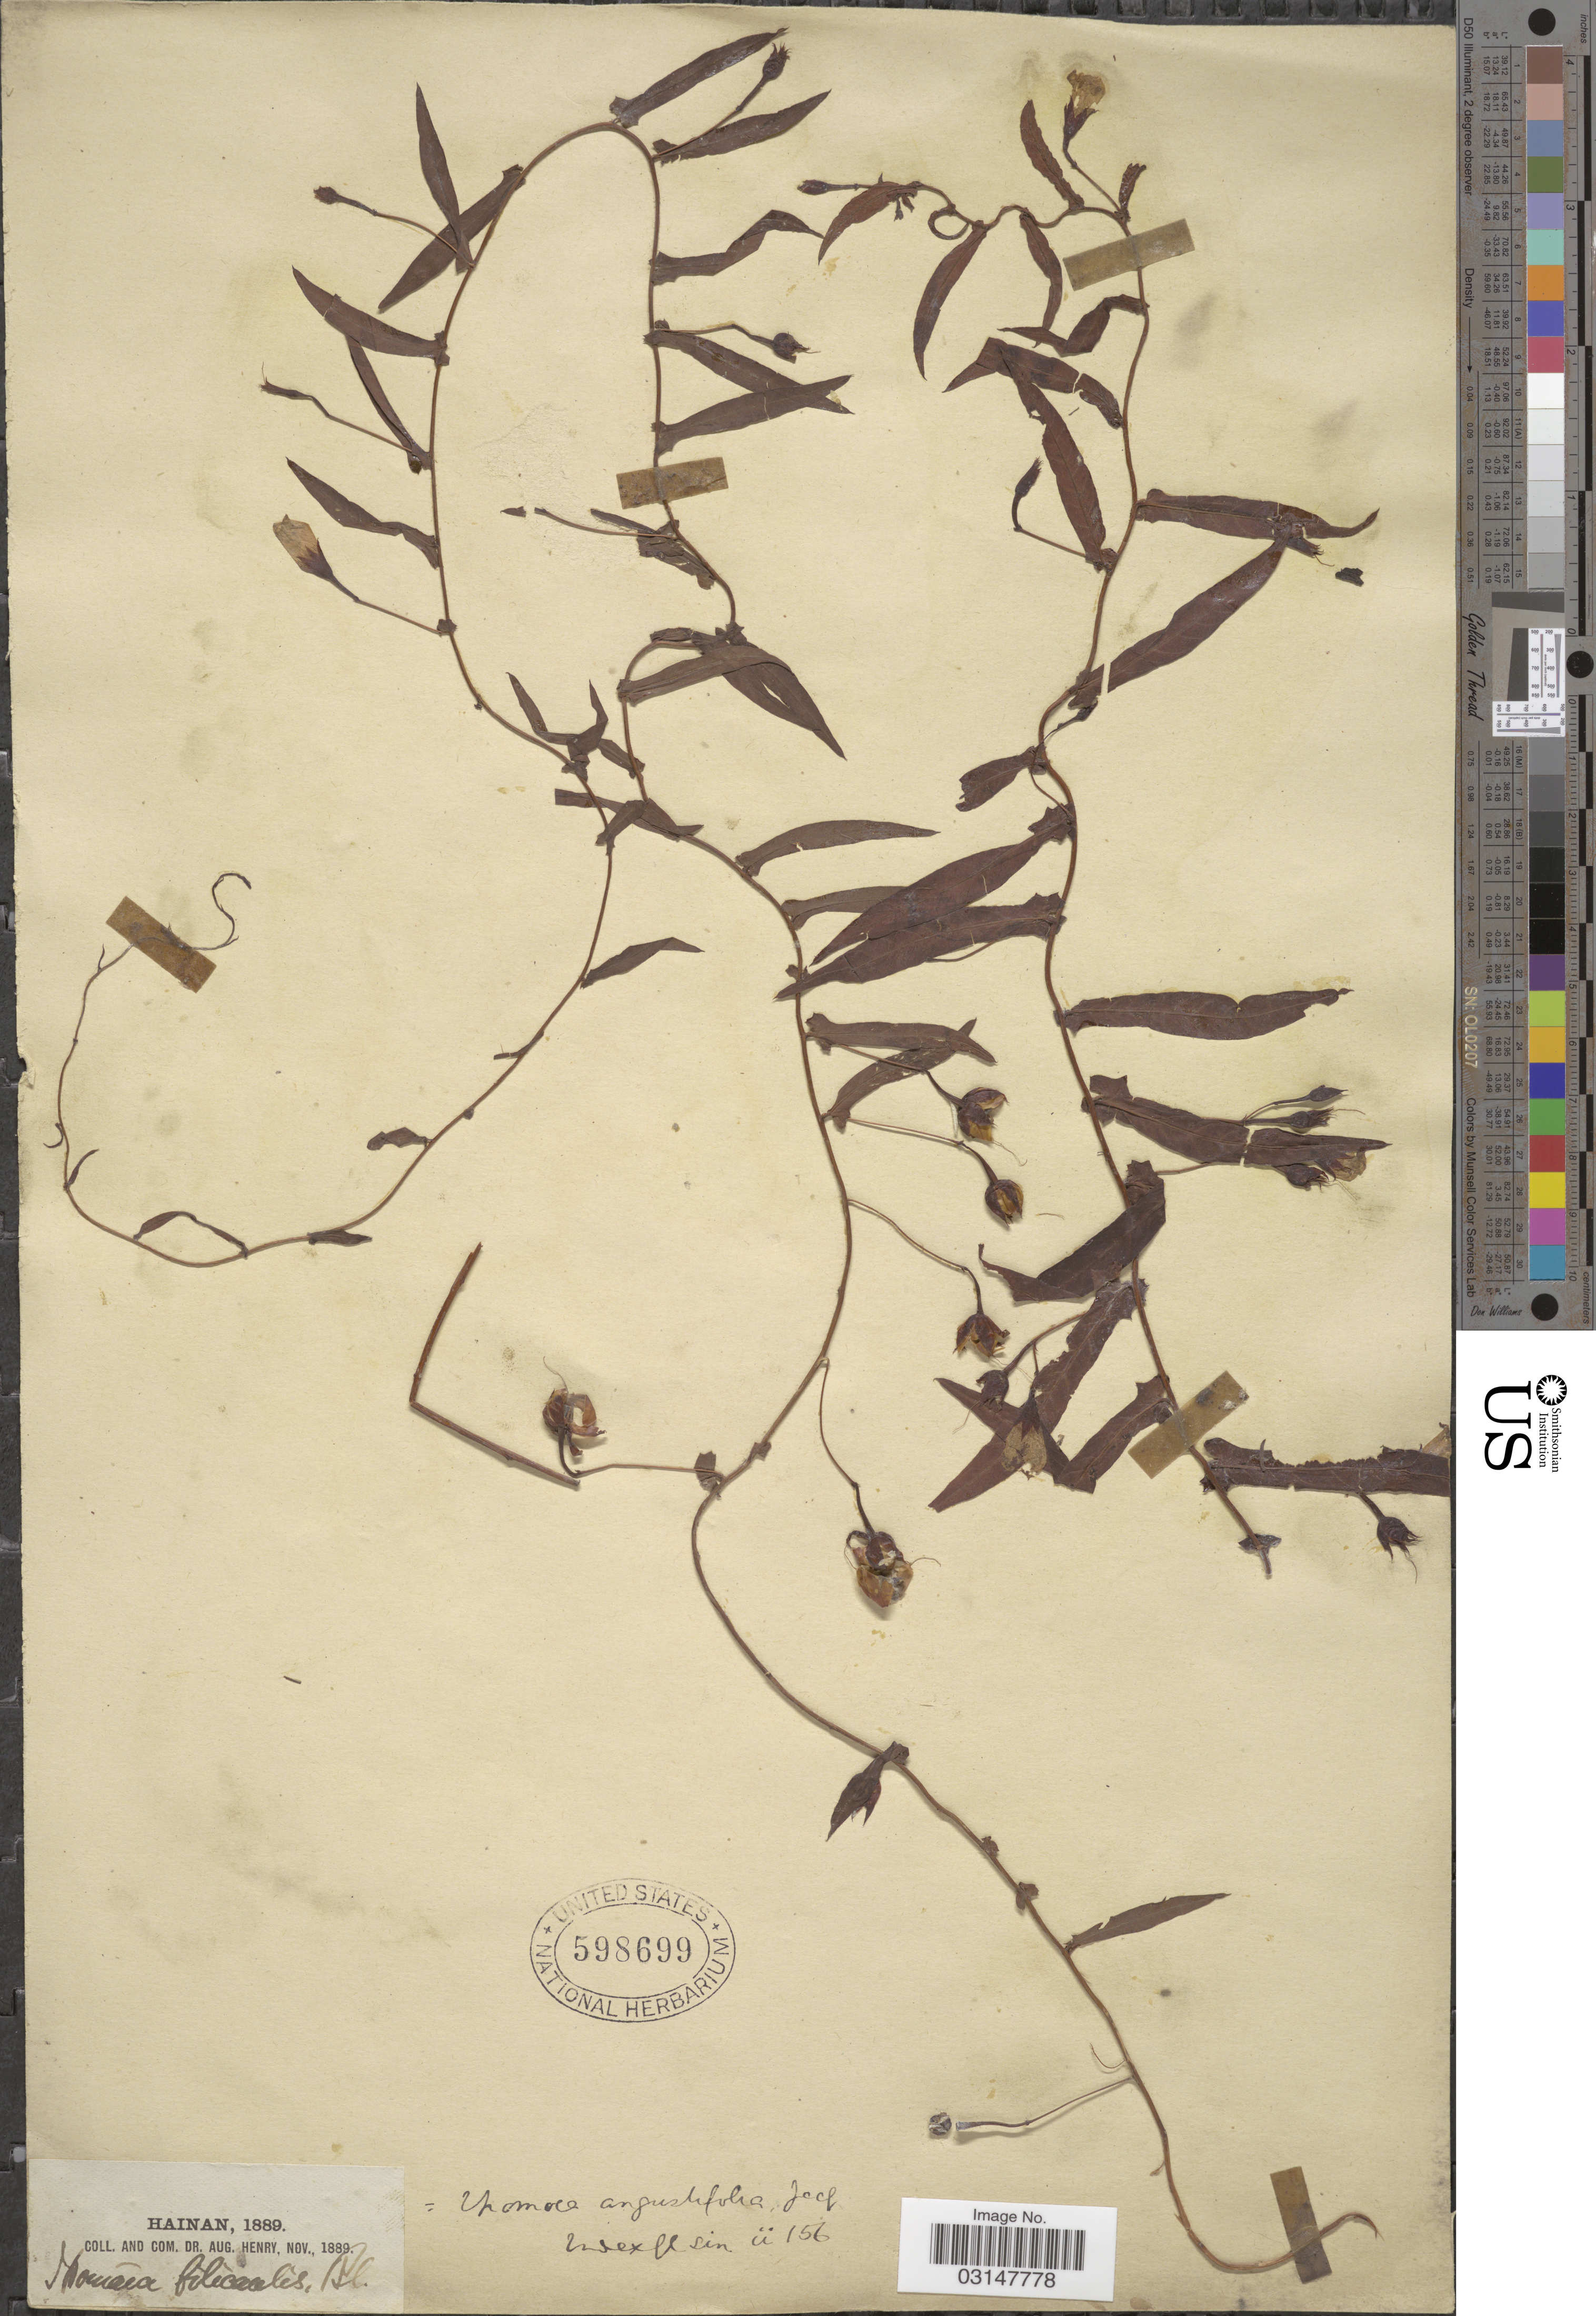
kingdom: Plantae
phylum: Tracheophyta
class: Magnoliopsida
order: Solanales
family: Convolvulaceae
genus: Xenostegia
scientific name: Xenostegia tridentata subsp. hastata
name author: (Ooststr.) Parmar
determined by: Strong, Mark T., (BOT), Smithsonian Institution - National Museum of Natural History (UNITED STATES)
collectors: A. Henry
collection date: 1889-11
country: China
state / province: Hainan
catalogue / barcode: US 598699